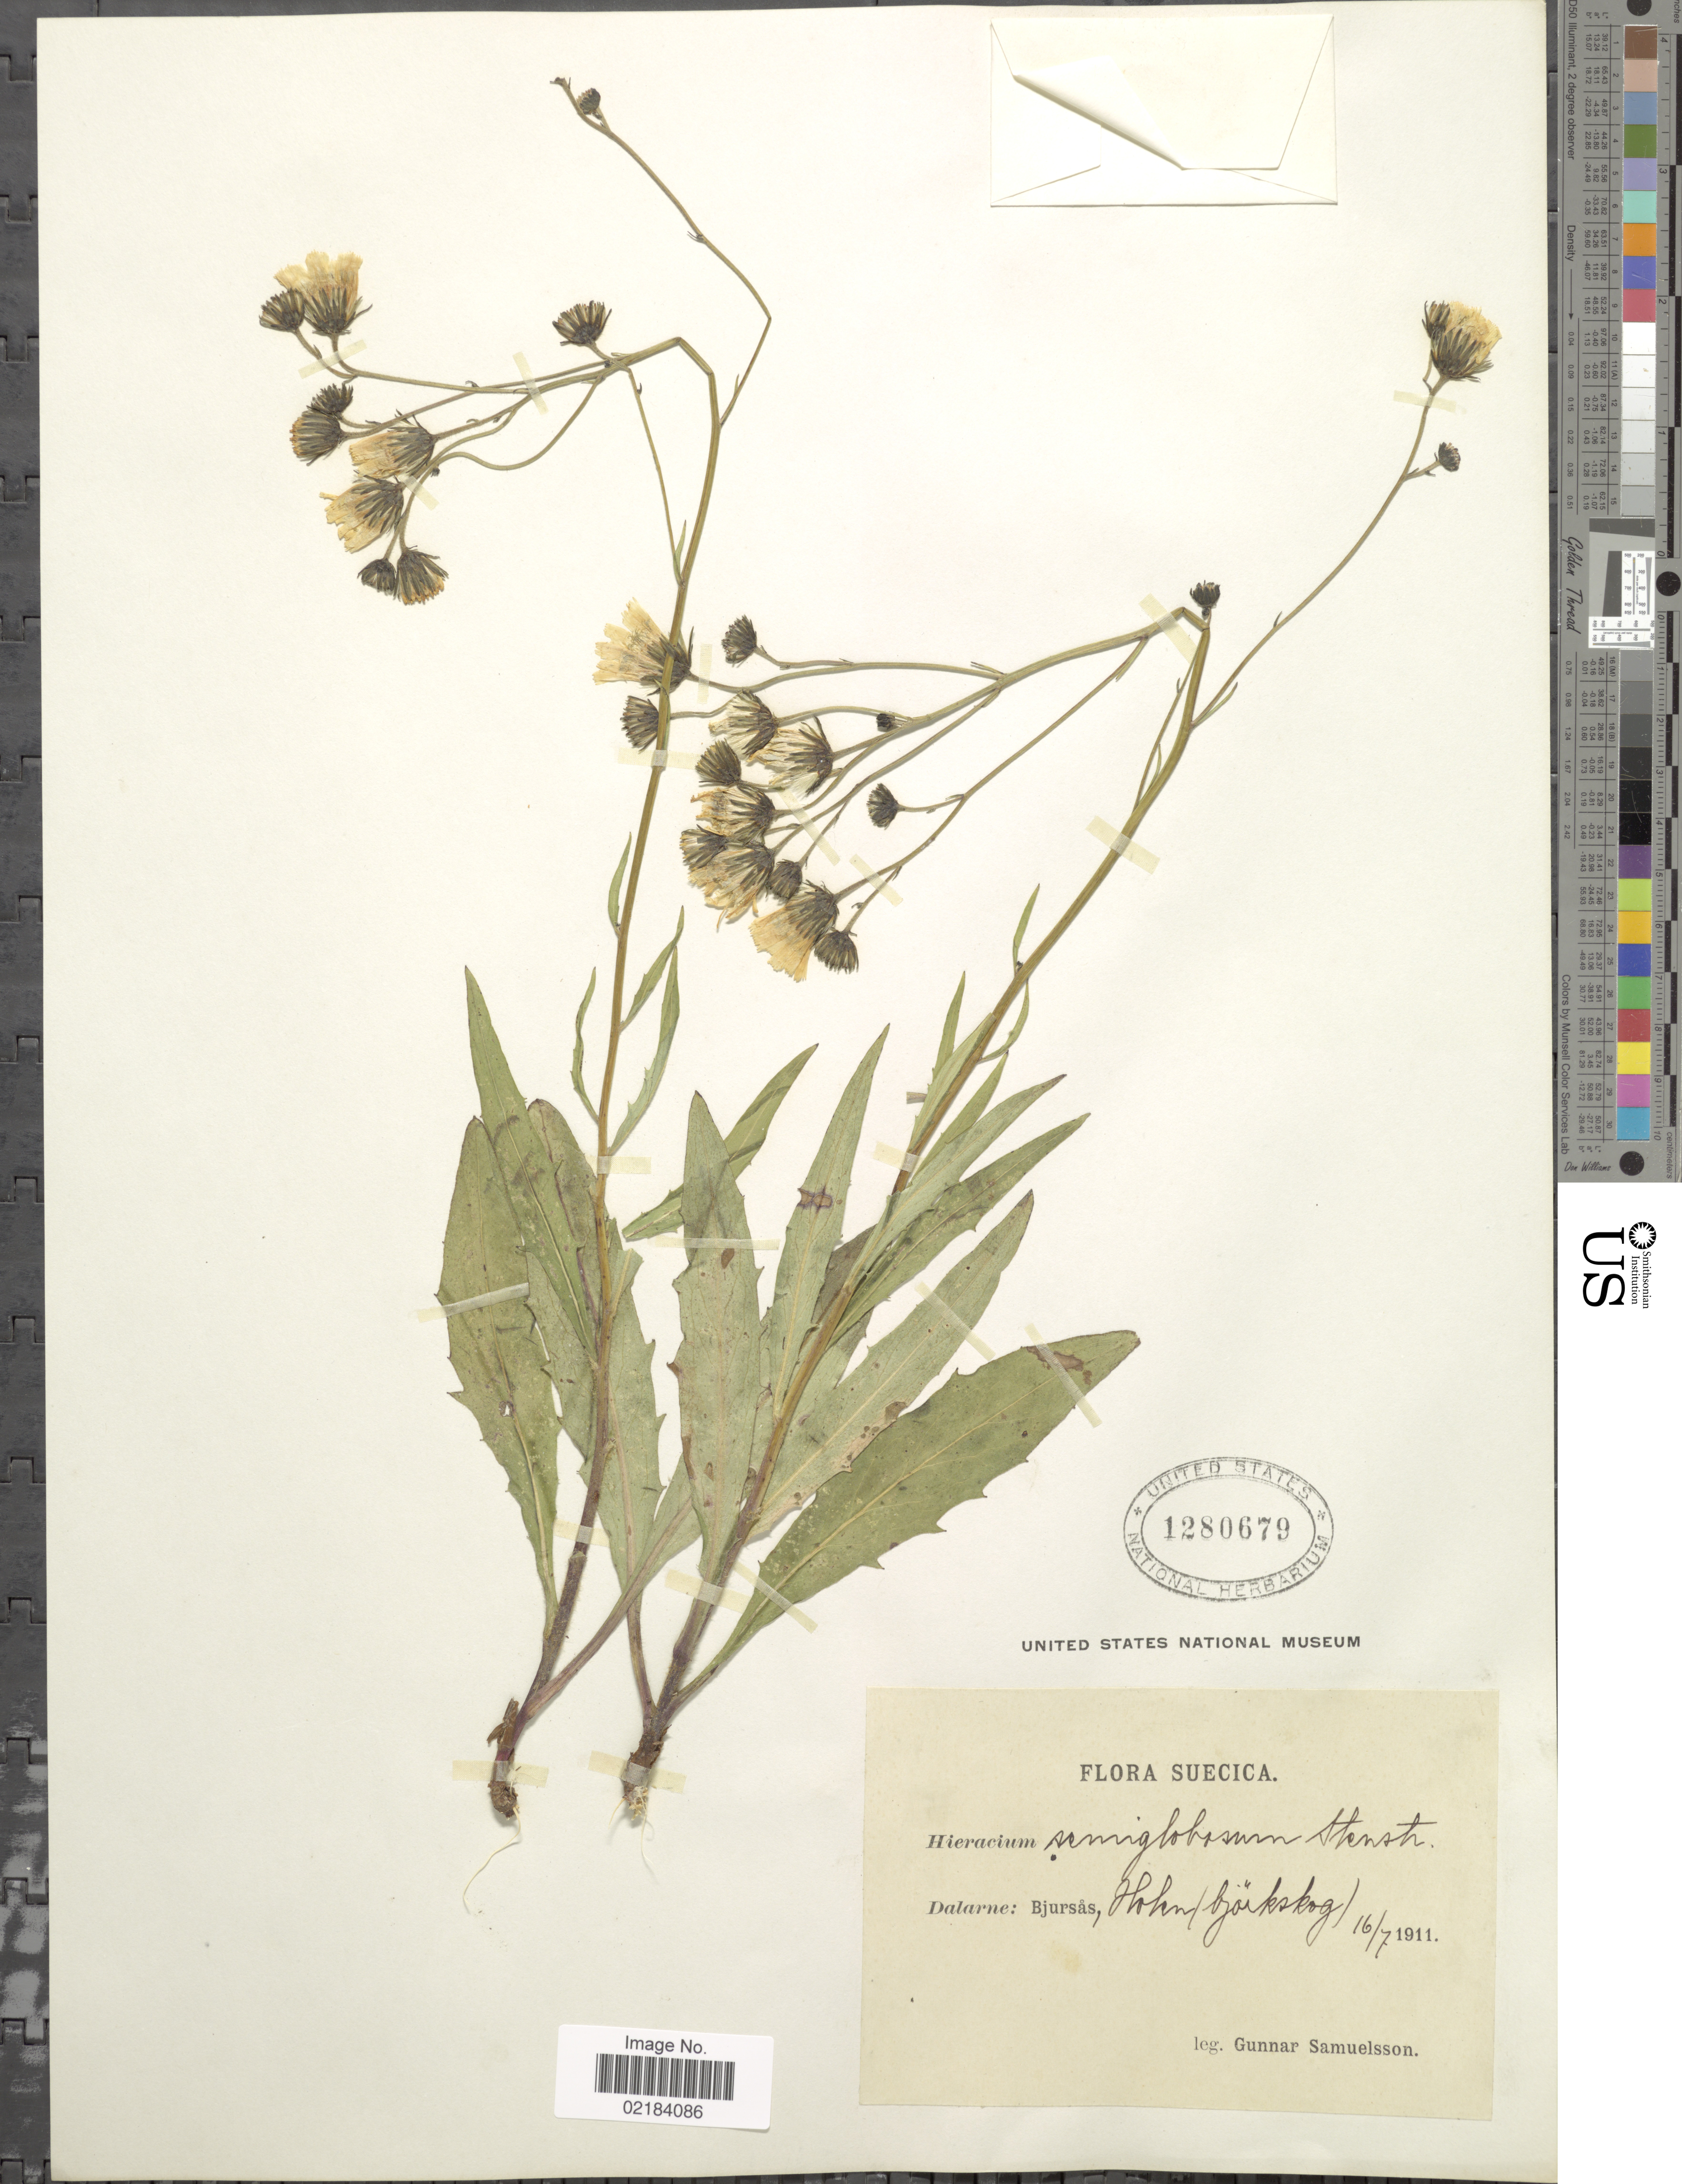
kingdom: Plantae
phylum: Tracheophyta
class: Magnoliopsida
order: Asterales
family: Asteraceae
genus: Hieracium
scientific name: Hieracium semiglobosum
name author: Stenstr. ex Dahlst.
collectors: G. Samuelsson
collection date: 1911-07-16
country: Sweden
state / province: Dalarna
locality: Dalarne: Bjursås, Hohen/björkskog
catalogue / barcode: US 1280679